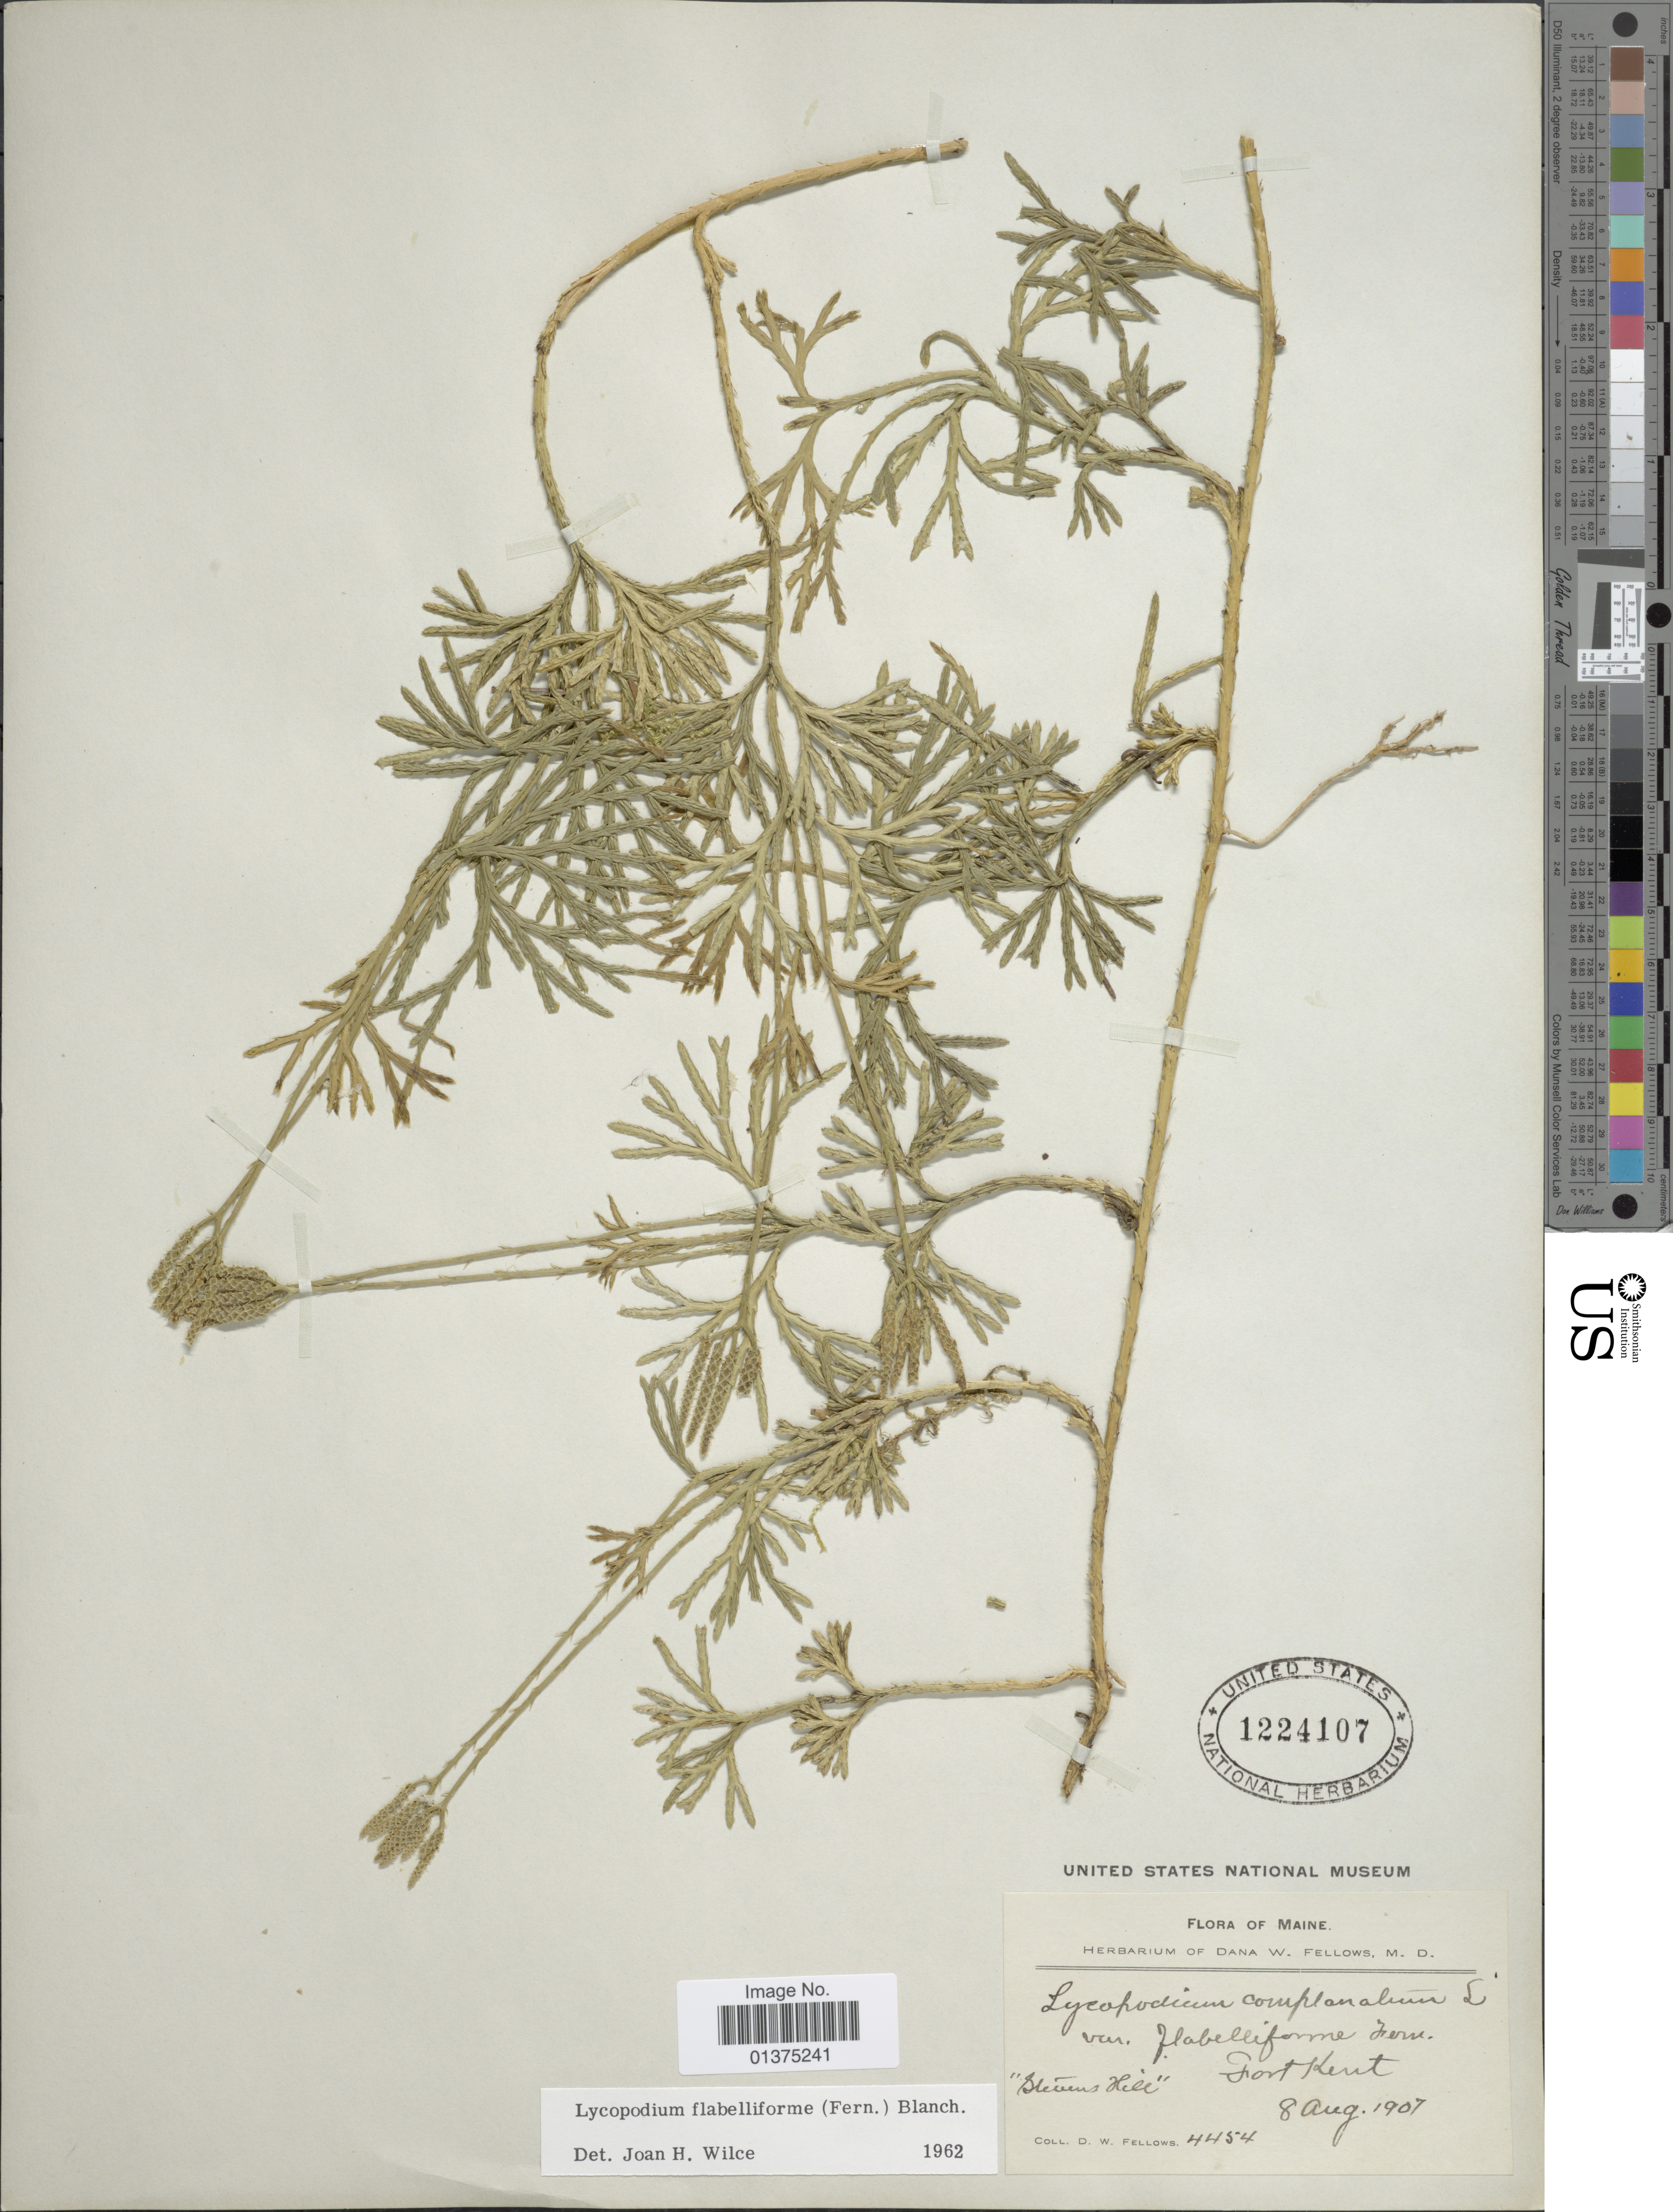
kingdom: Plantae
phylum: Tracheophyta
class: Lycopodiopsida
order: Lycopodiales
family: Lycopodiaceae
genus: Diphasiastrum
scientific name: Diphasiastrum digitatum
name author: (Dill. ex A. Braun) Holub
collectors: D. W. Fellows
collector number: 4454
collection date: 1907-08-08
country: United States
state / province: Maine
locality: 'Stevens Hill, Fort Kent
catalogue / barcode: US 1224107